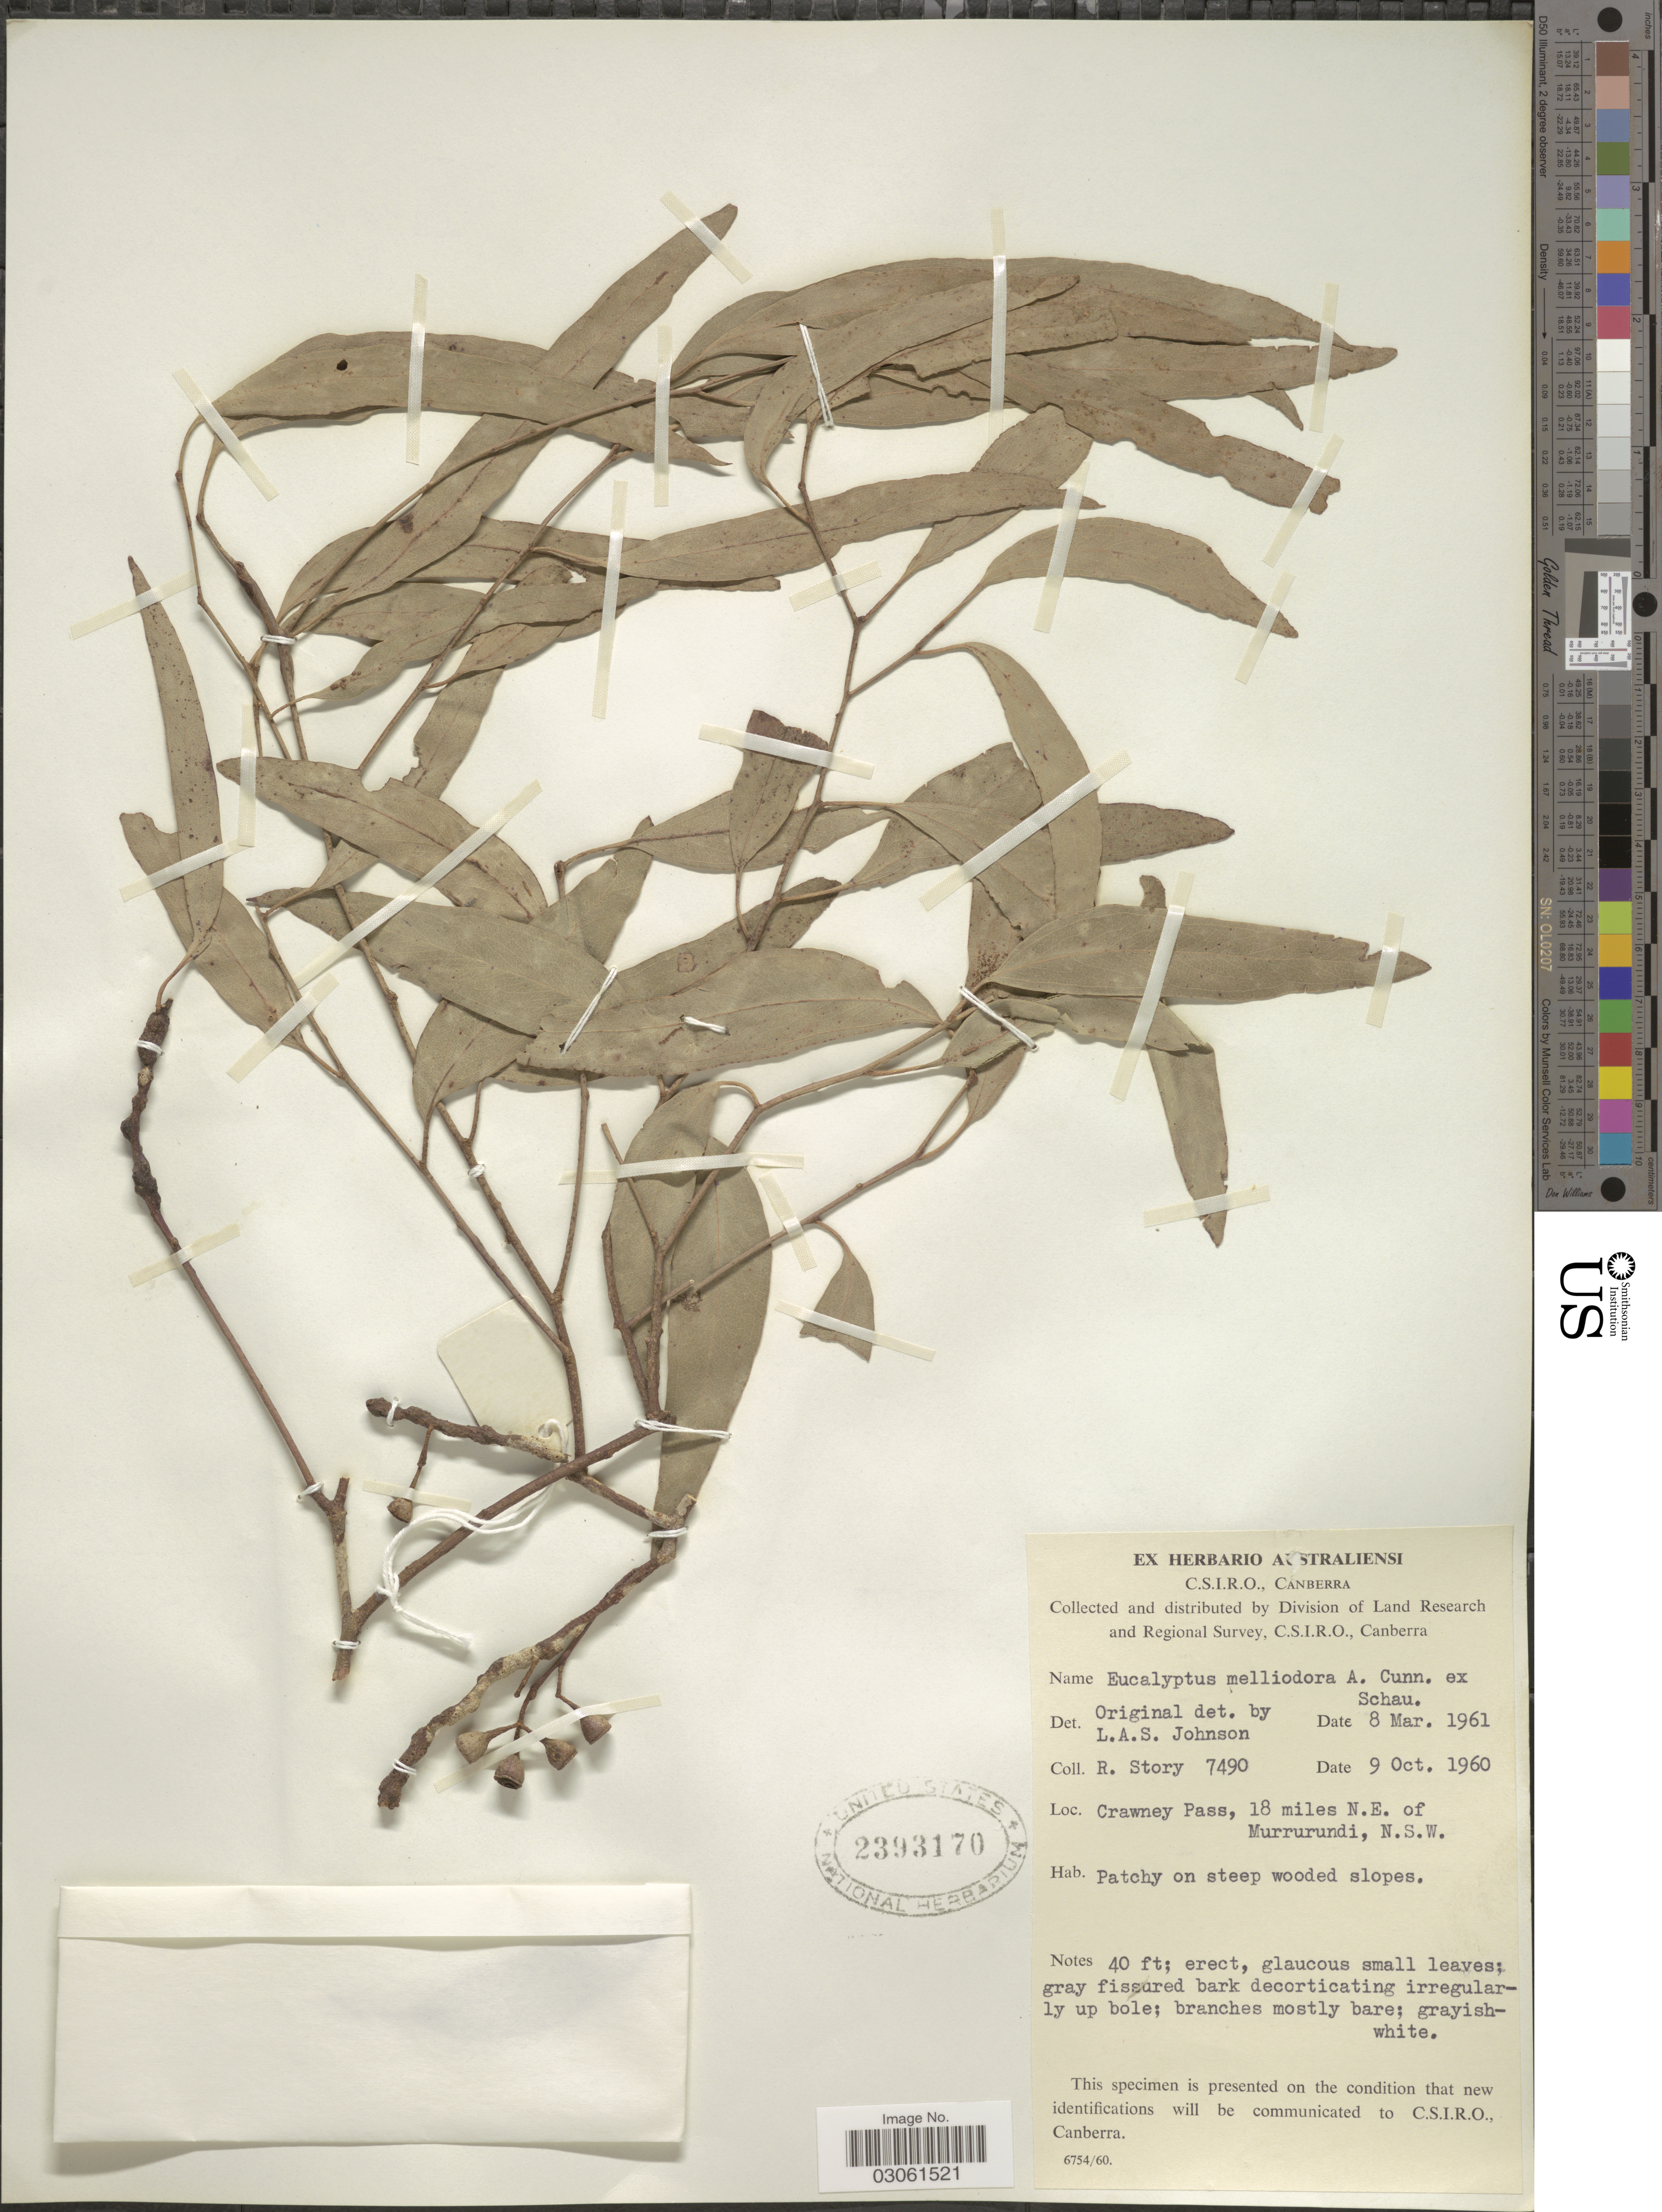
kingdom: Plantae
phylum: Tracheophyta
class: Magnoliopsida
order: Myrtales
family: Myrtaceae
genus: Eucalyptus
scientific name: Eucalyptus melliodora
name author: A. Cunn. ex S. Schauer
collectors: R. Story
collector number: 7490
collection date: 1960-10-09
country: Australia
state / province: New South Wales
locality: Crawney Pass, 18 miles N. E. of Murrurundi, N. S. W.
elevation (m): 12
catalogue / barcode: US 2393170